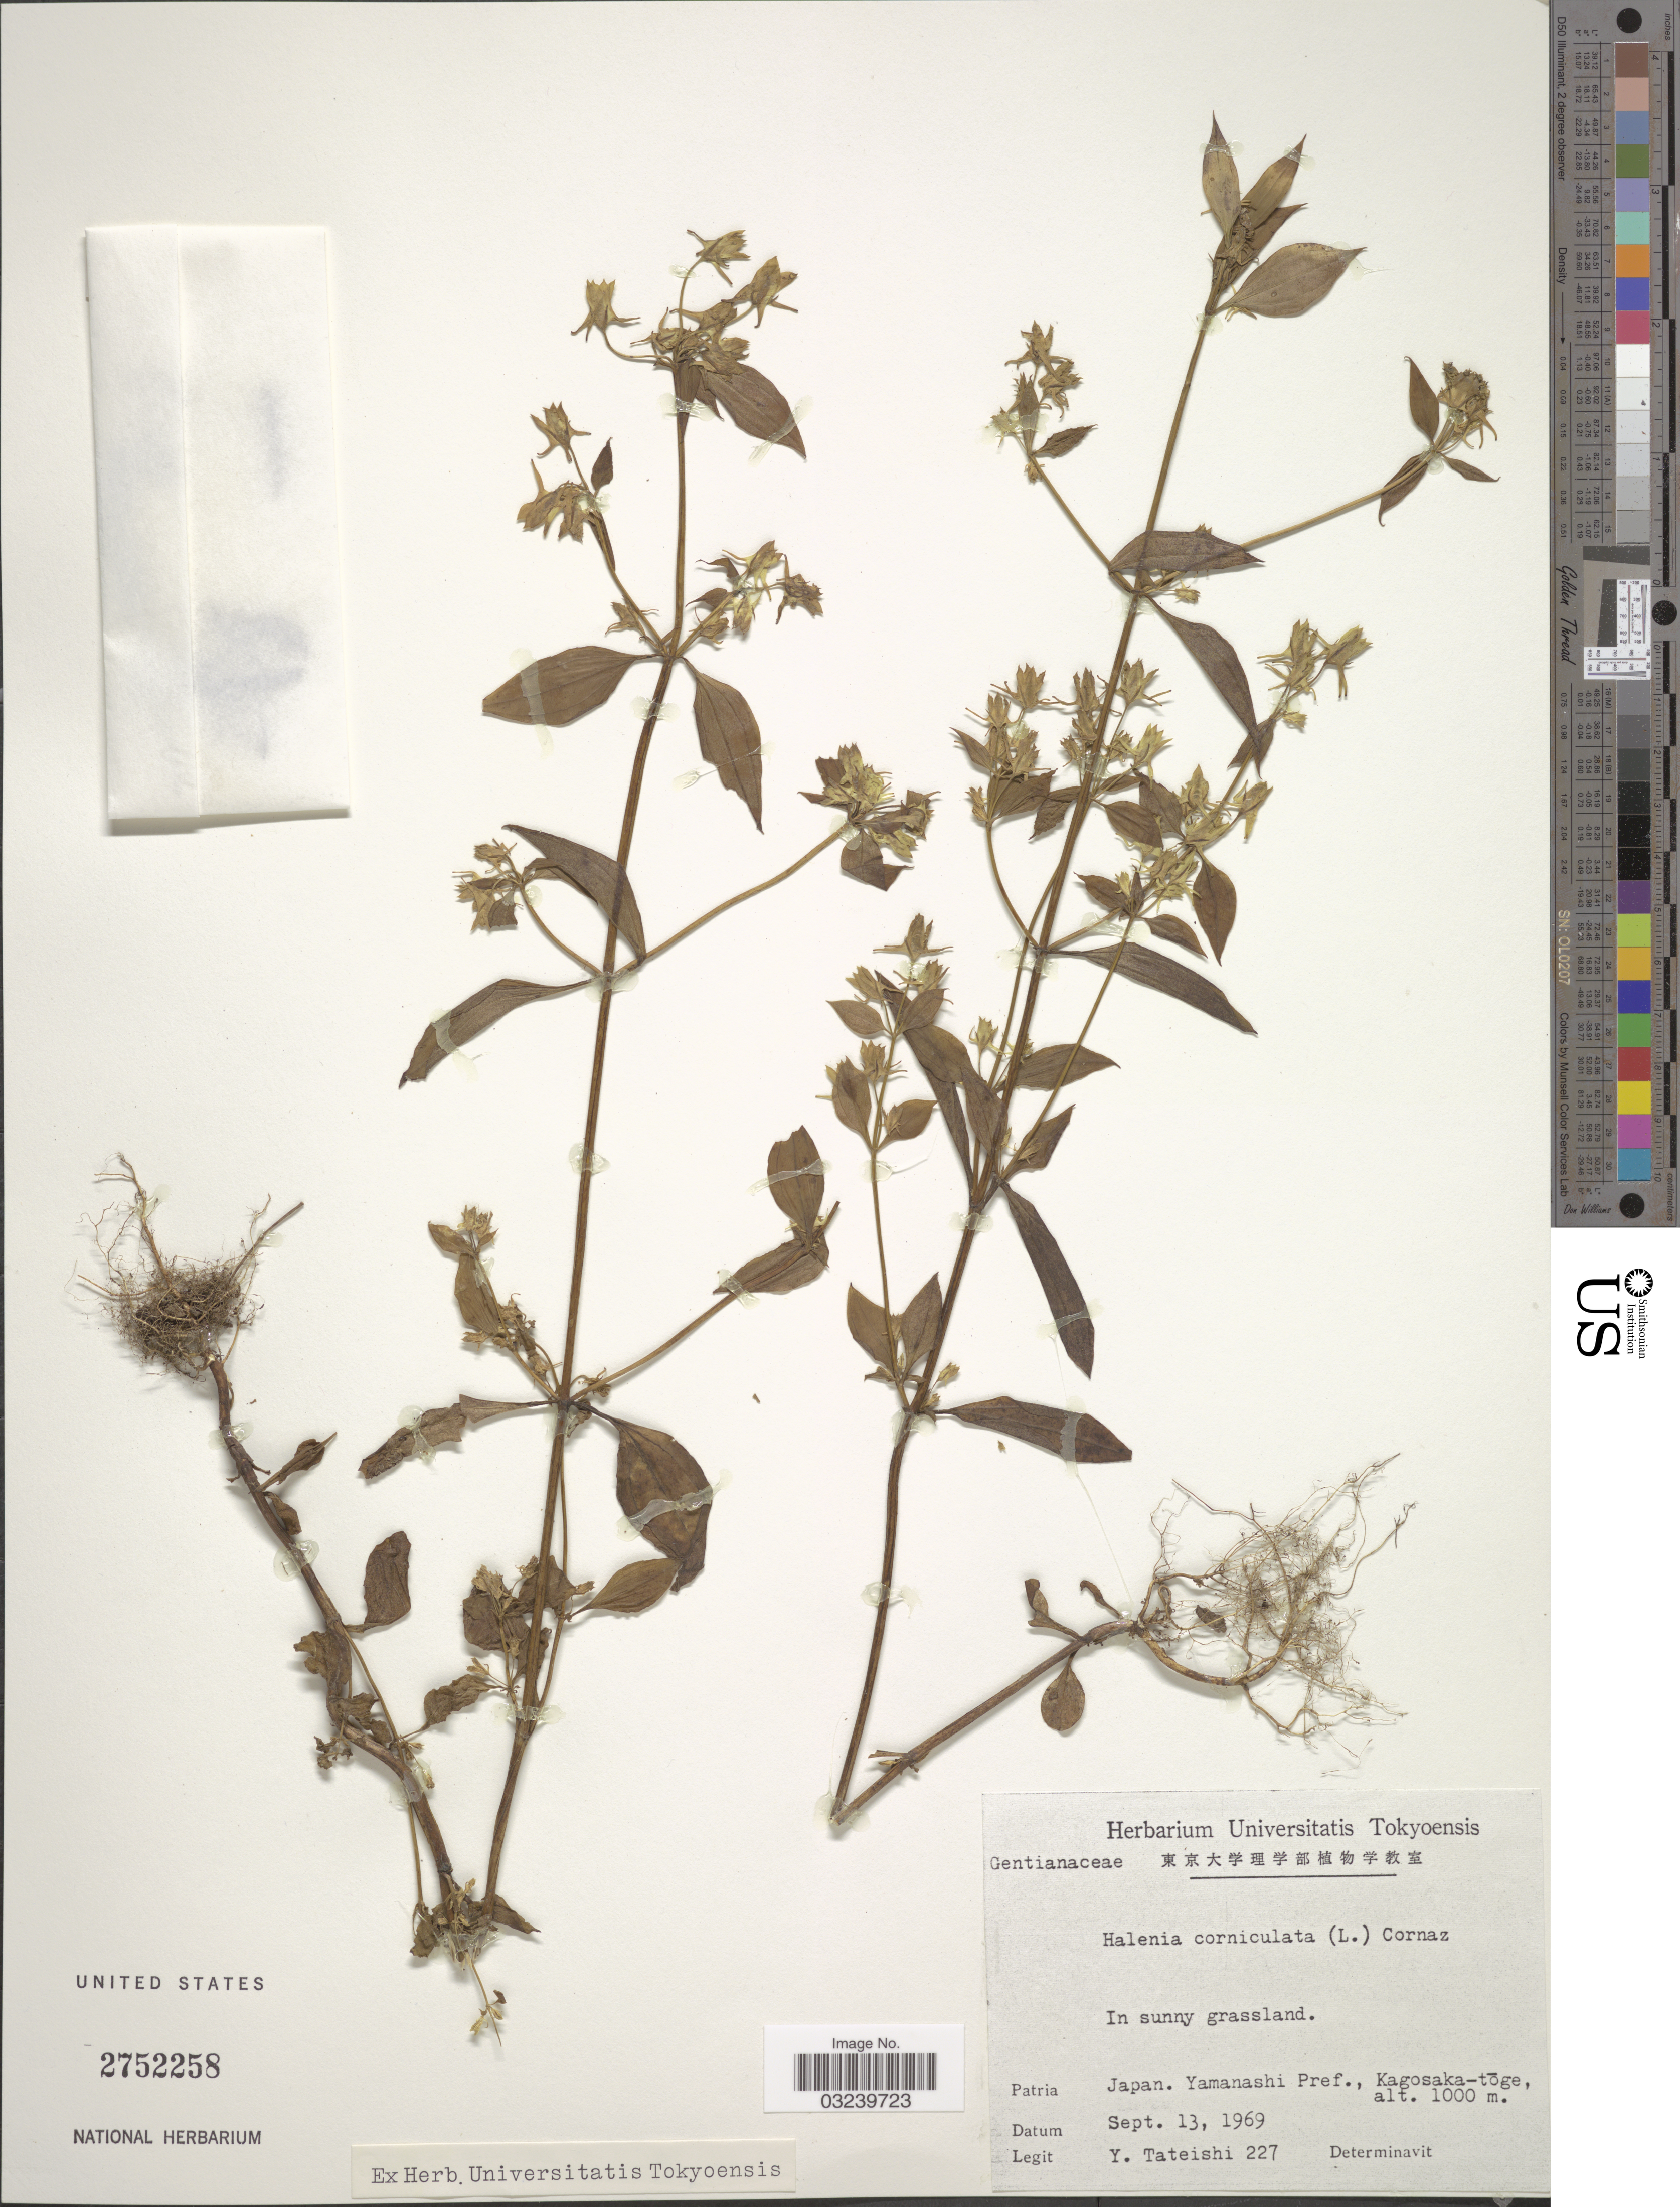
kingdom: Plantae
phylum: Tracheophyta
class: Magnoliopsida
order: Gentianales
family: Gentianaceae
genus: Halenia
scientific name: Halenia corniculata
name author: (L.) Cornaz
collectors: Y. Tateishi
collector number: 227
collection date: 1969-09-13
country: Japan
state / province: Yamanasi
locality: Yamanashi Pref., Kagosaka-togé.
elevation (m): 1000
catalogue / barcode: US 2752258